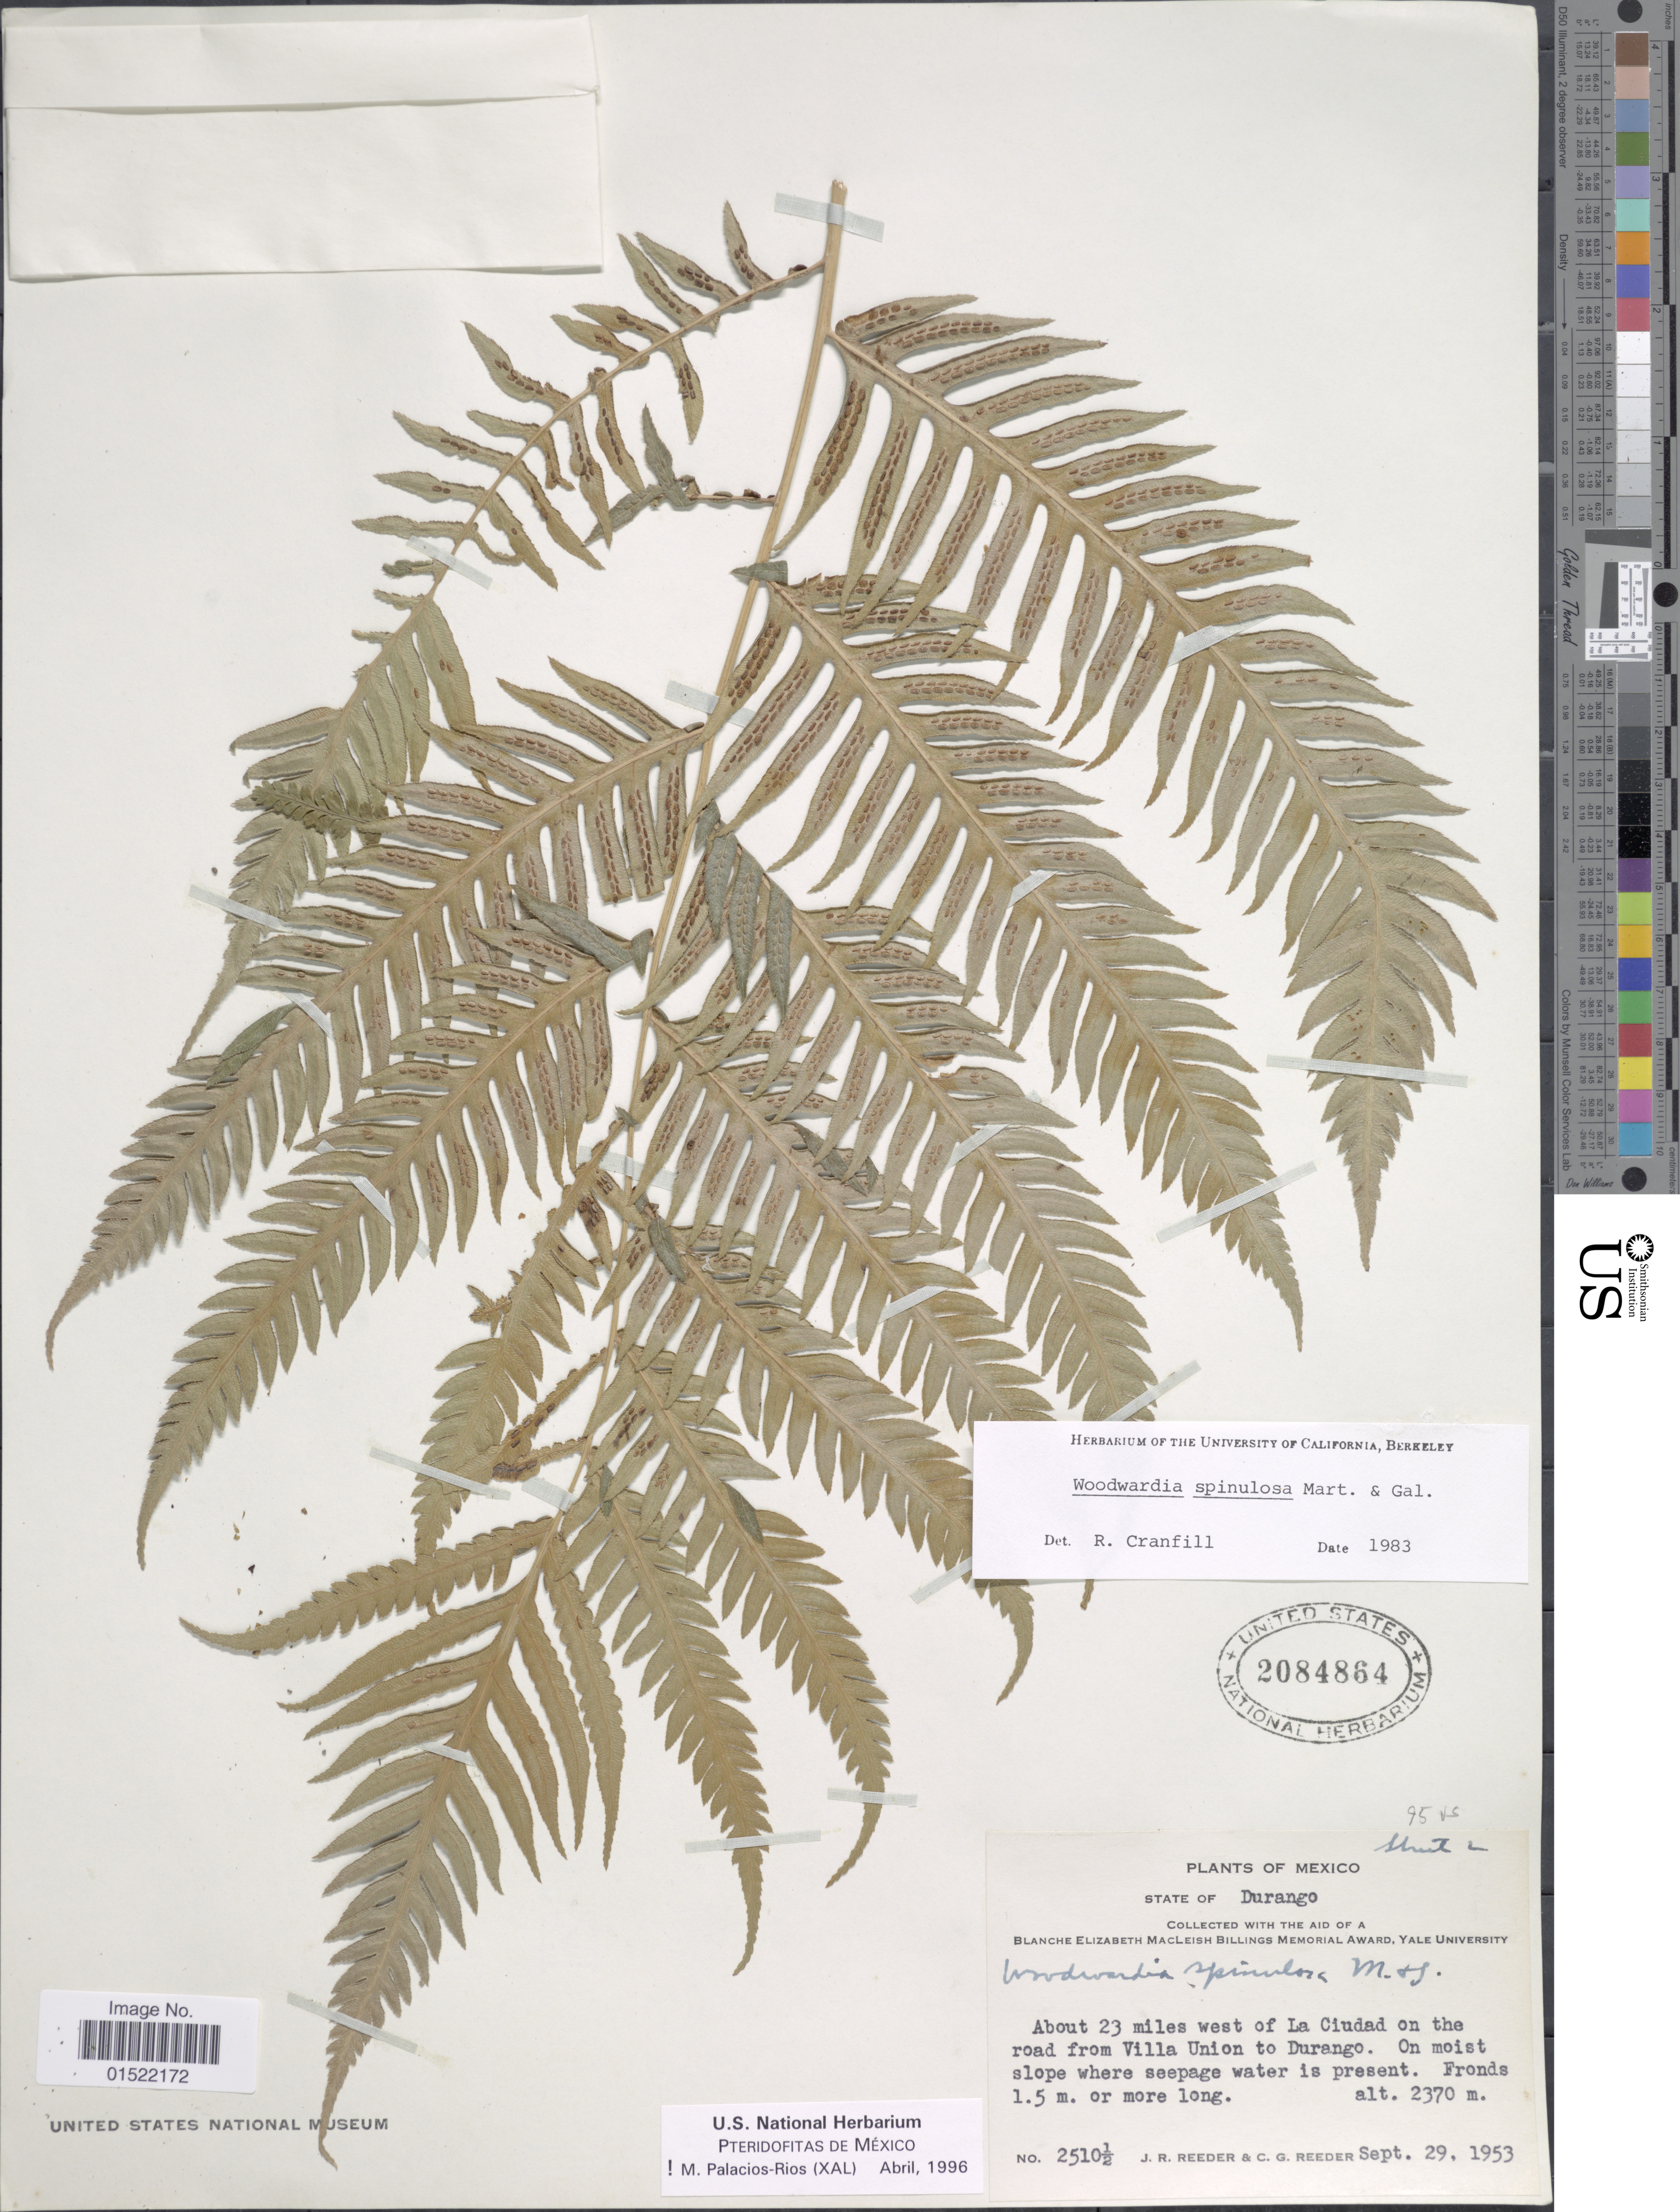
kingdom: Plantae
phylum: Tracheophyta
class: Polypodiopsida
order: Polypodiales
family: Blechnaceae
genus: Woodwardia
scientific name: Woodwardia spinulosa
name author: M. Martens & Galeotti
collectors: J. R. Reeder & C. G. Reeder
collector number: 2510 1/2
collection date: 1953-09-29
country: Mexico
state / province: Durango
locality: State of Durango, about 23 miles west of La Ciudad on the road from Villa Union to Durango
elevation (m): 2370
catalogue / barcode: US 2084864